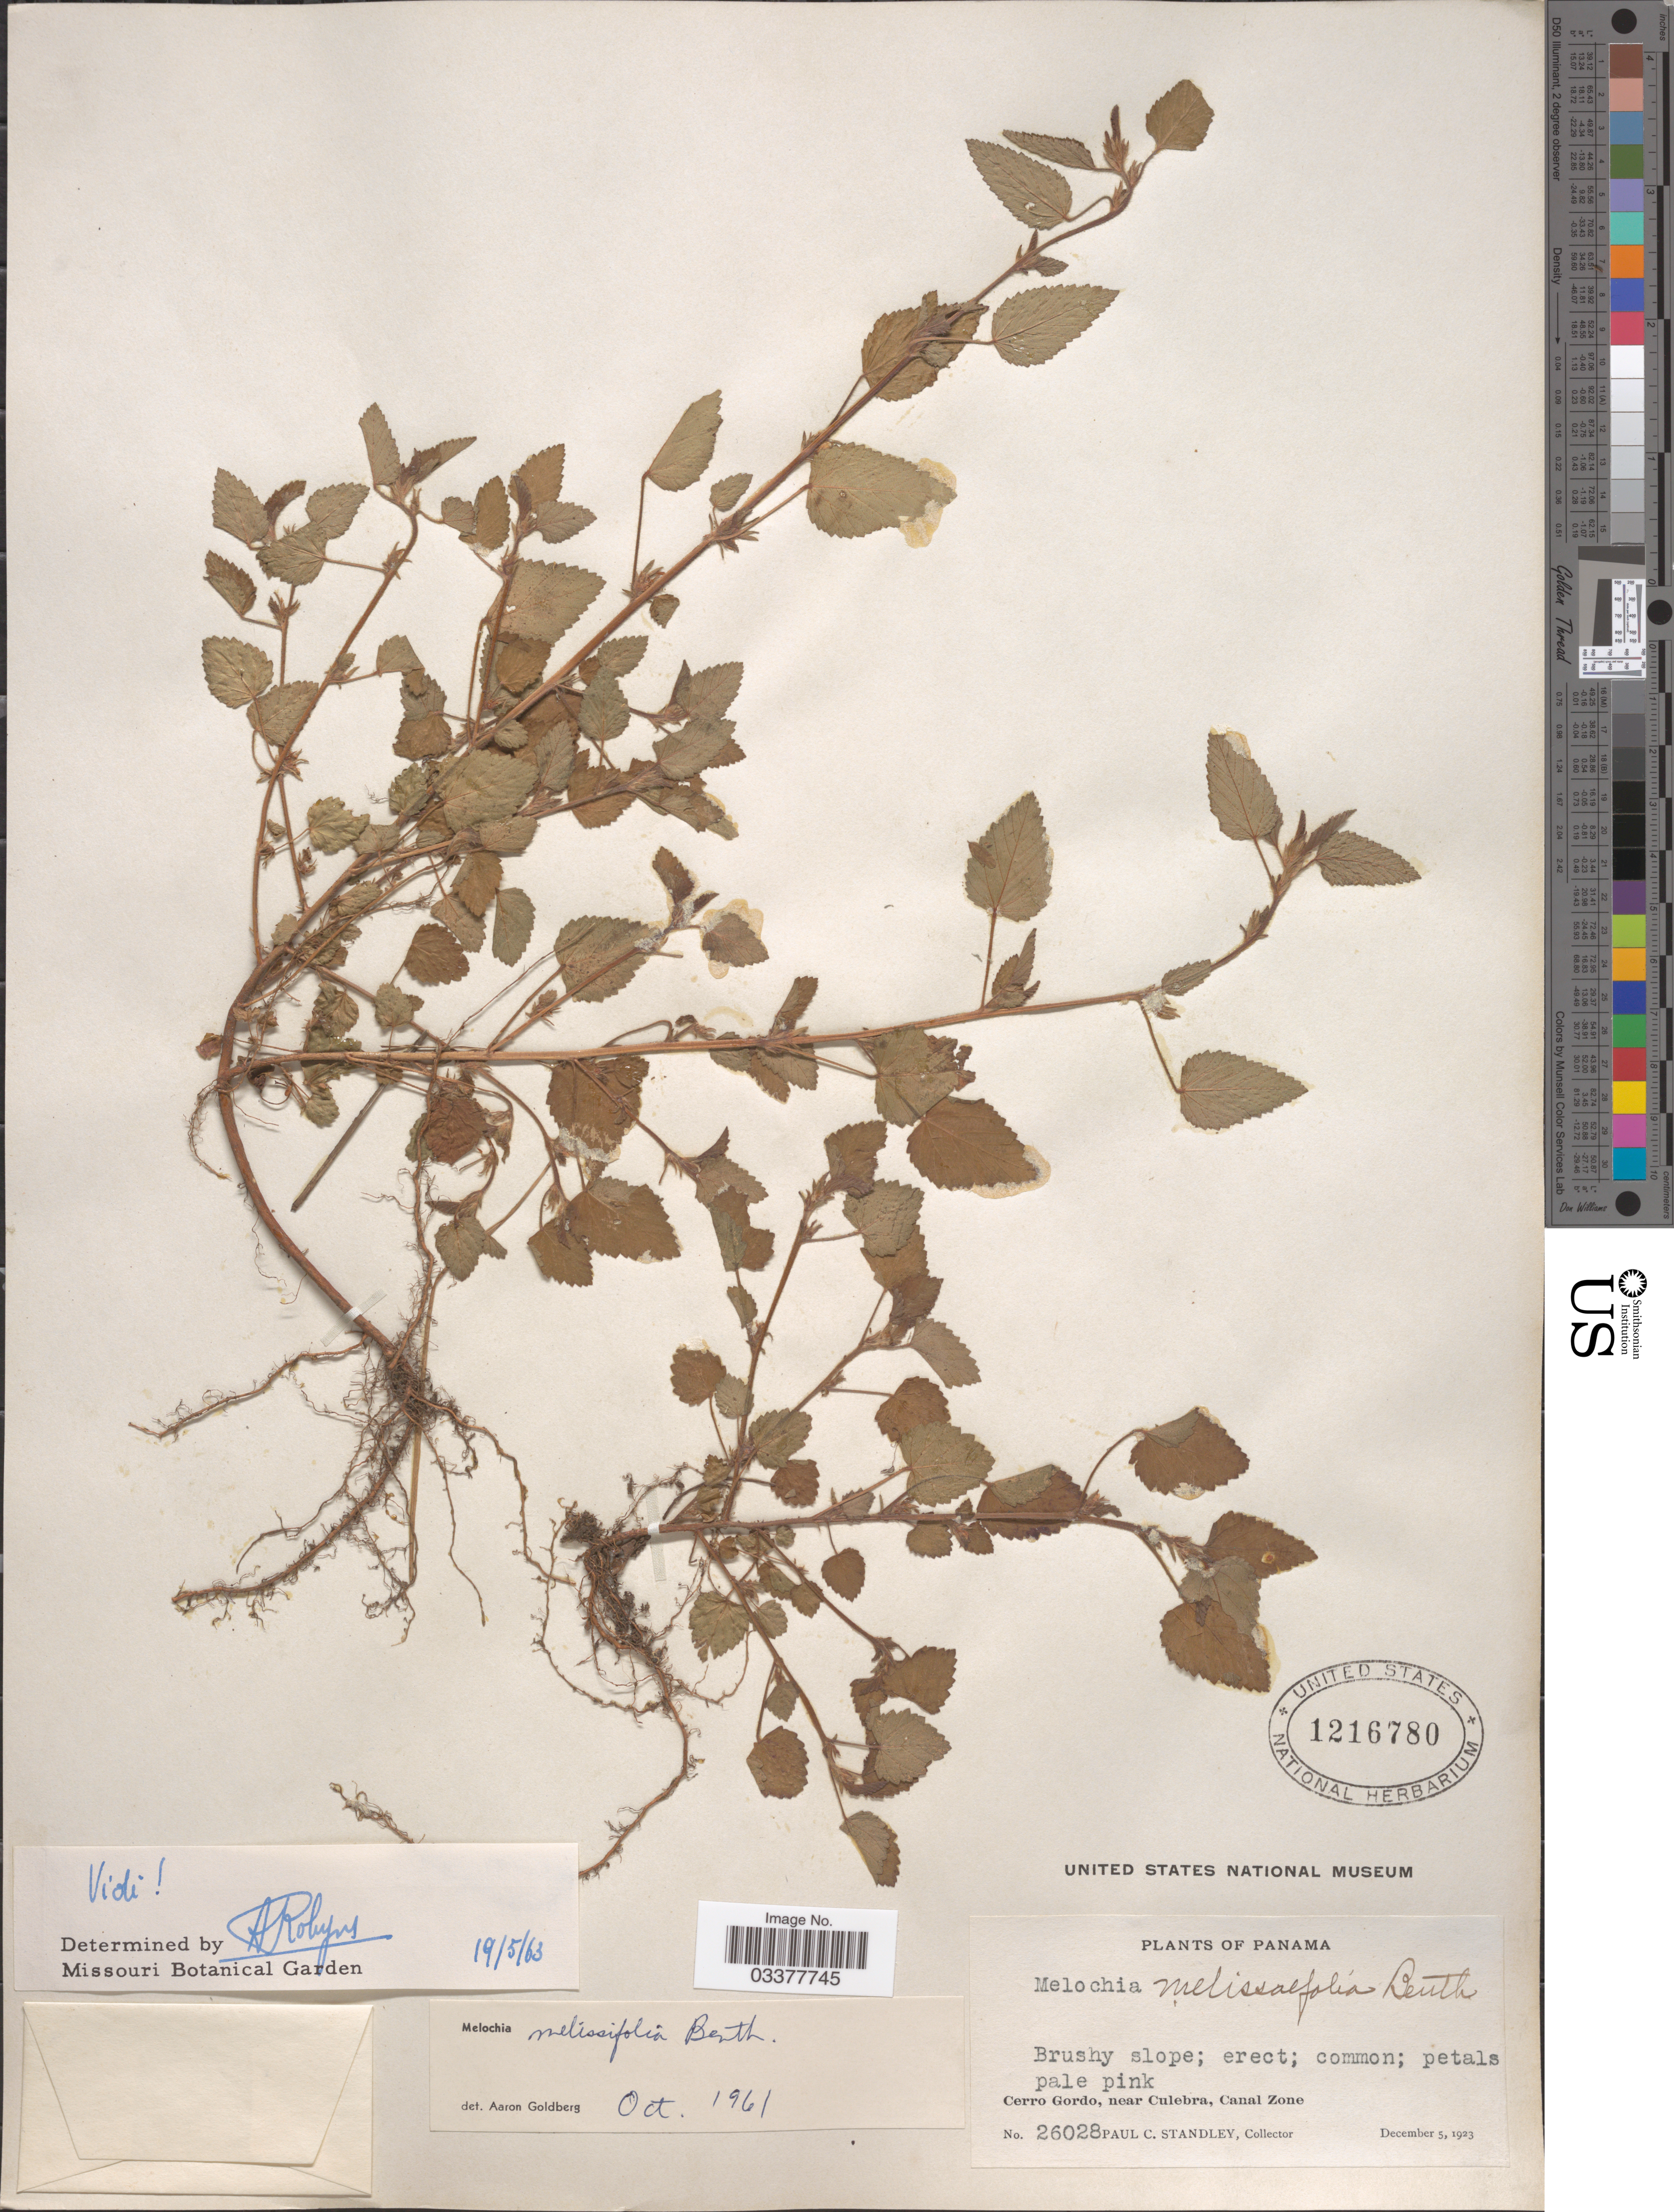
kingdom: Plantae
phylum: Tracheophyta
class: Magnoliopsida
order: Malvales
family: Malvaceae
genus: Melochia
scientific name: Melochia melissifolia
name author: Benth.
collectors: P. C. Standley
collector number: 26028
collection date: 1923-12-05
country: Panama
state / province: Colón / Panamá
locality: Cerro Gordo, near Culebra, Canal Zone.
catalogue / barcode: US 1216780